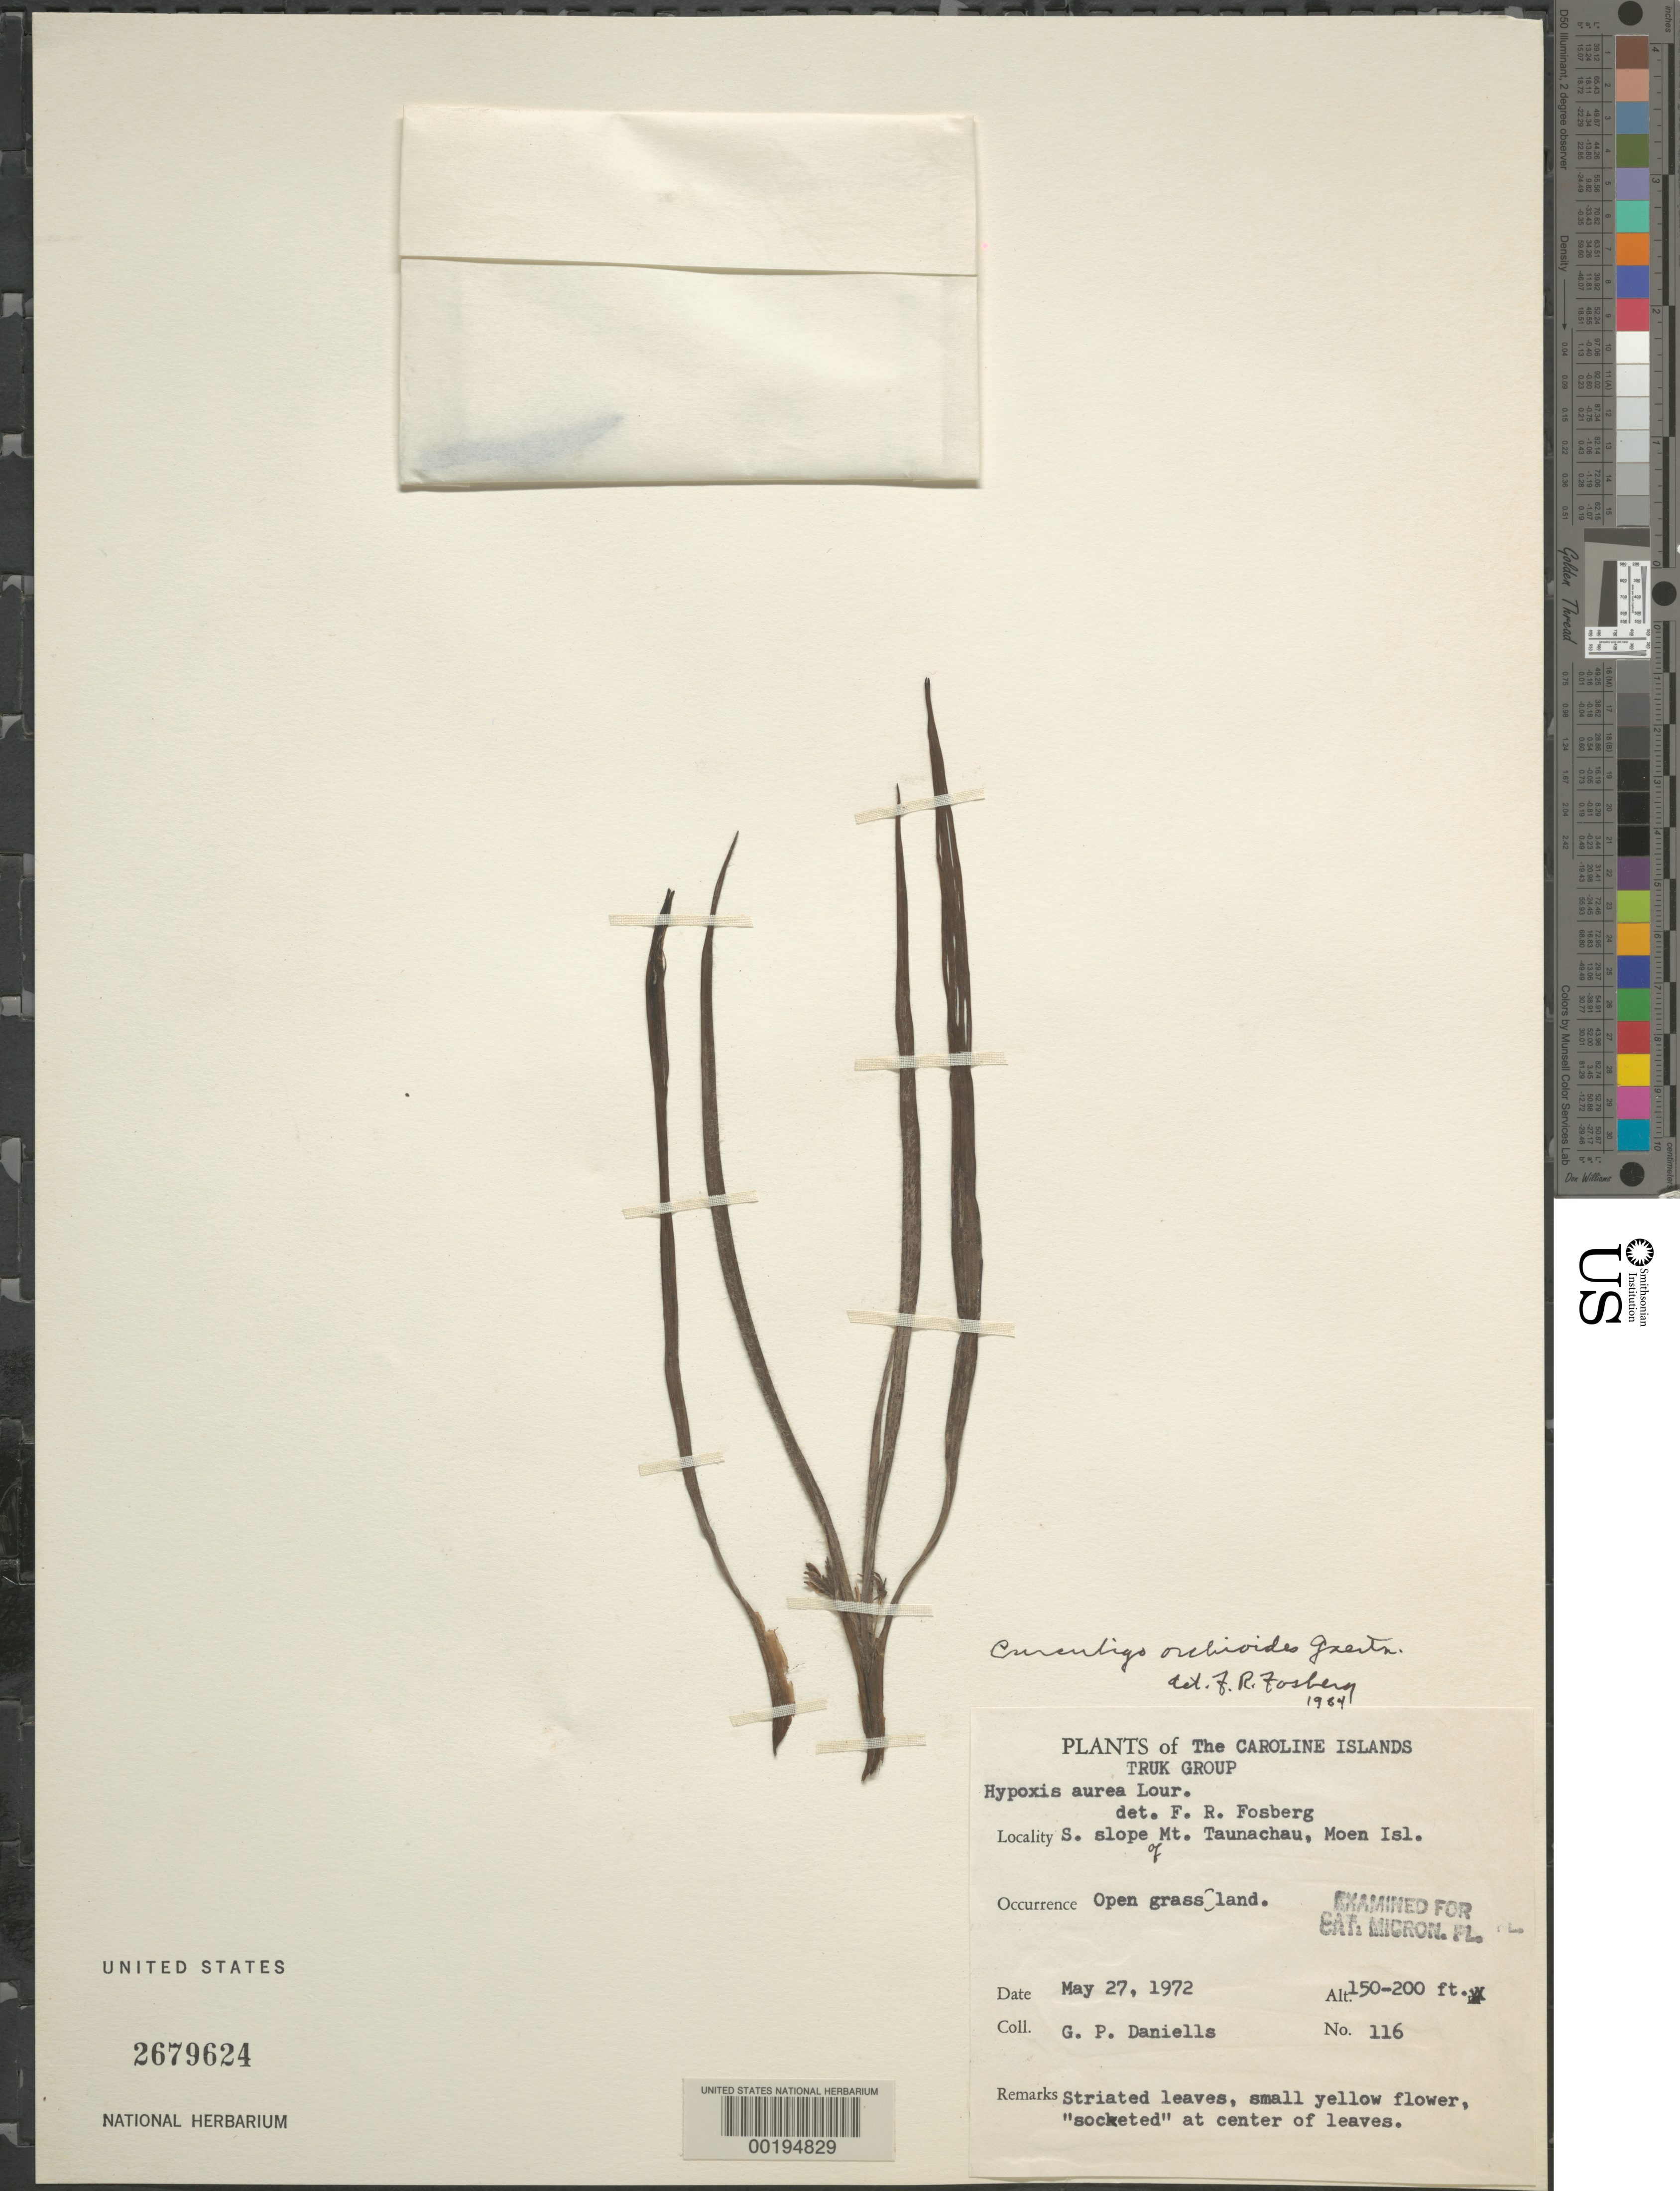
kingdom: Plantae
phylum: Tracheophyta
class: Liliopsida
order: Asparagales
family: Hypoxidaceae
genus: Curculigo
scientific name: Curculigo orchioides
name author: Gaertn.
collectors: G. Daniells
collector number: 116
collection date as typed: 27 May 1972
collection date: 1972-05-27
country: Micronesia, Federated States of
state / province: Truk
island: Moen [Wono]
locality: S slope of mt. taunachau, moen i. [moen i. = weno i.]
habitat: Open grassland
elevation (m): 46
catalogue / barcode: US 2679624